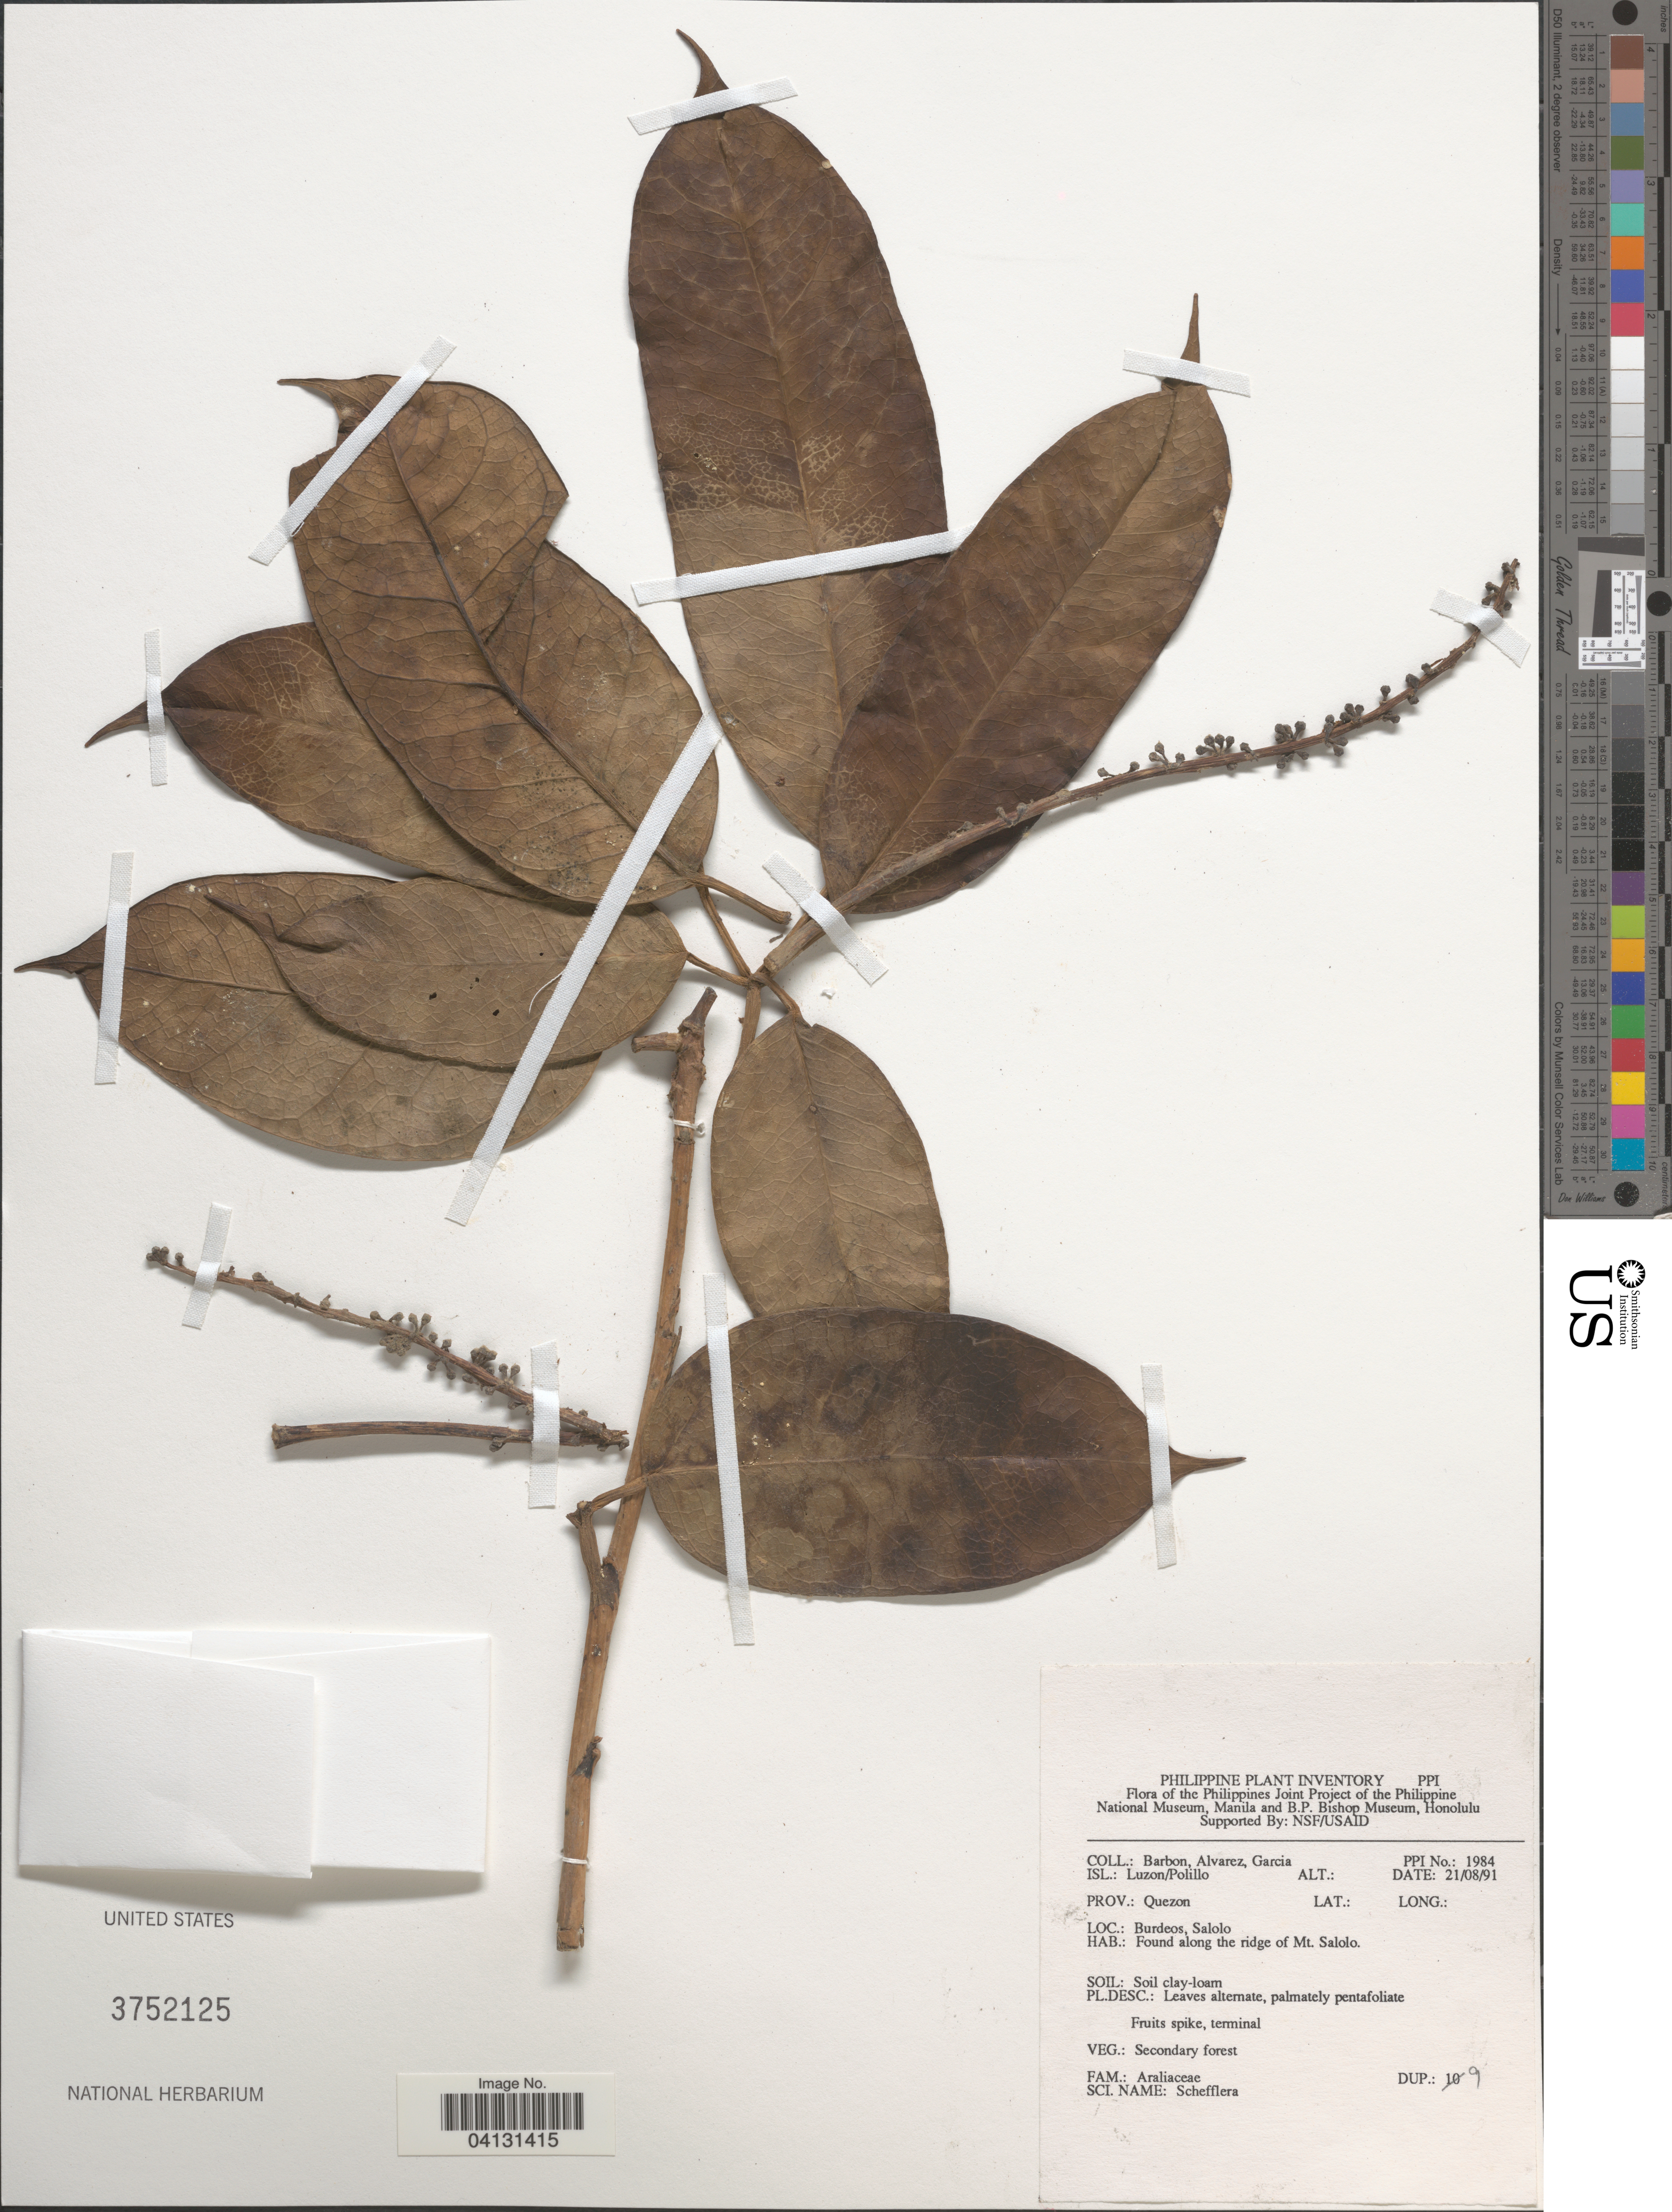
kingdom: Plantae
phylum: Tracheophyta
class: Magnoliopsida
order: Apiales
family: Araliaceae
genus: Schefflera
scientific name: Schefflera sp.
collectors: Barbon, -- Alvarez & H. Garcia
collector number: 1984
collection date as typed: Transcribed d/m/y: 21/8/91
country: Philippines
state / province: Calabarzon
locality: Isl.: Luzon/Polillo. Prov.: Quezon. Burdeos, Salolo. Found along the ridge of Mt. Salolo.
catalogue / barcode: US 3752125